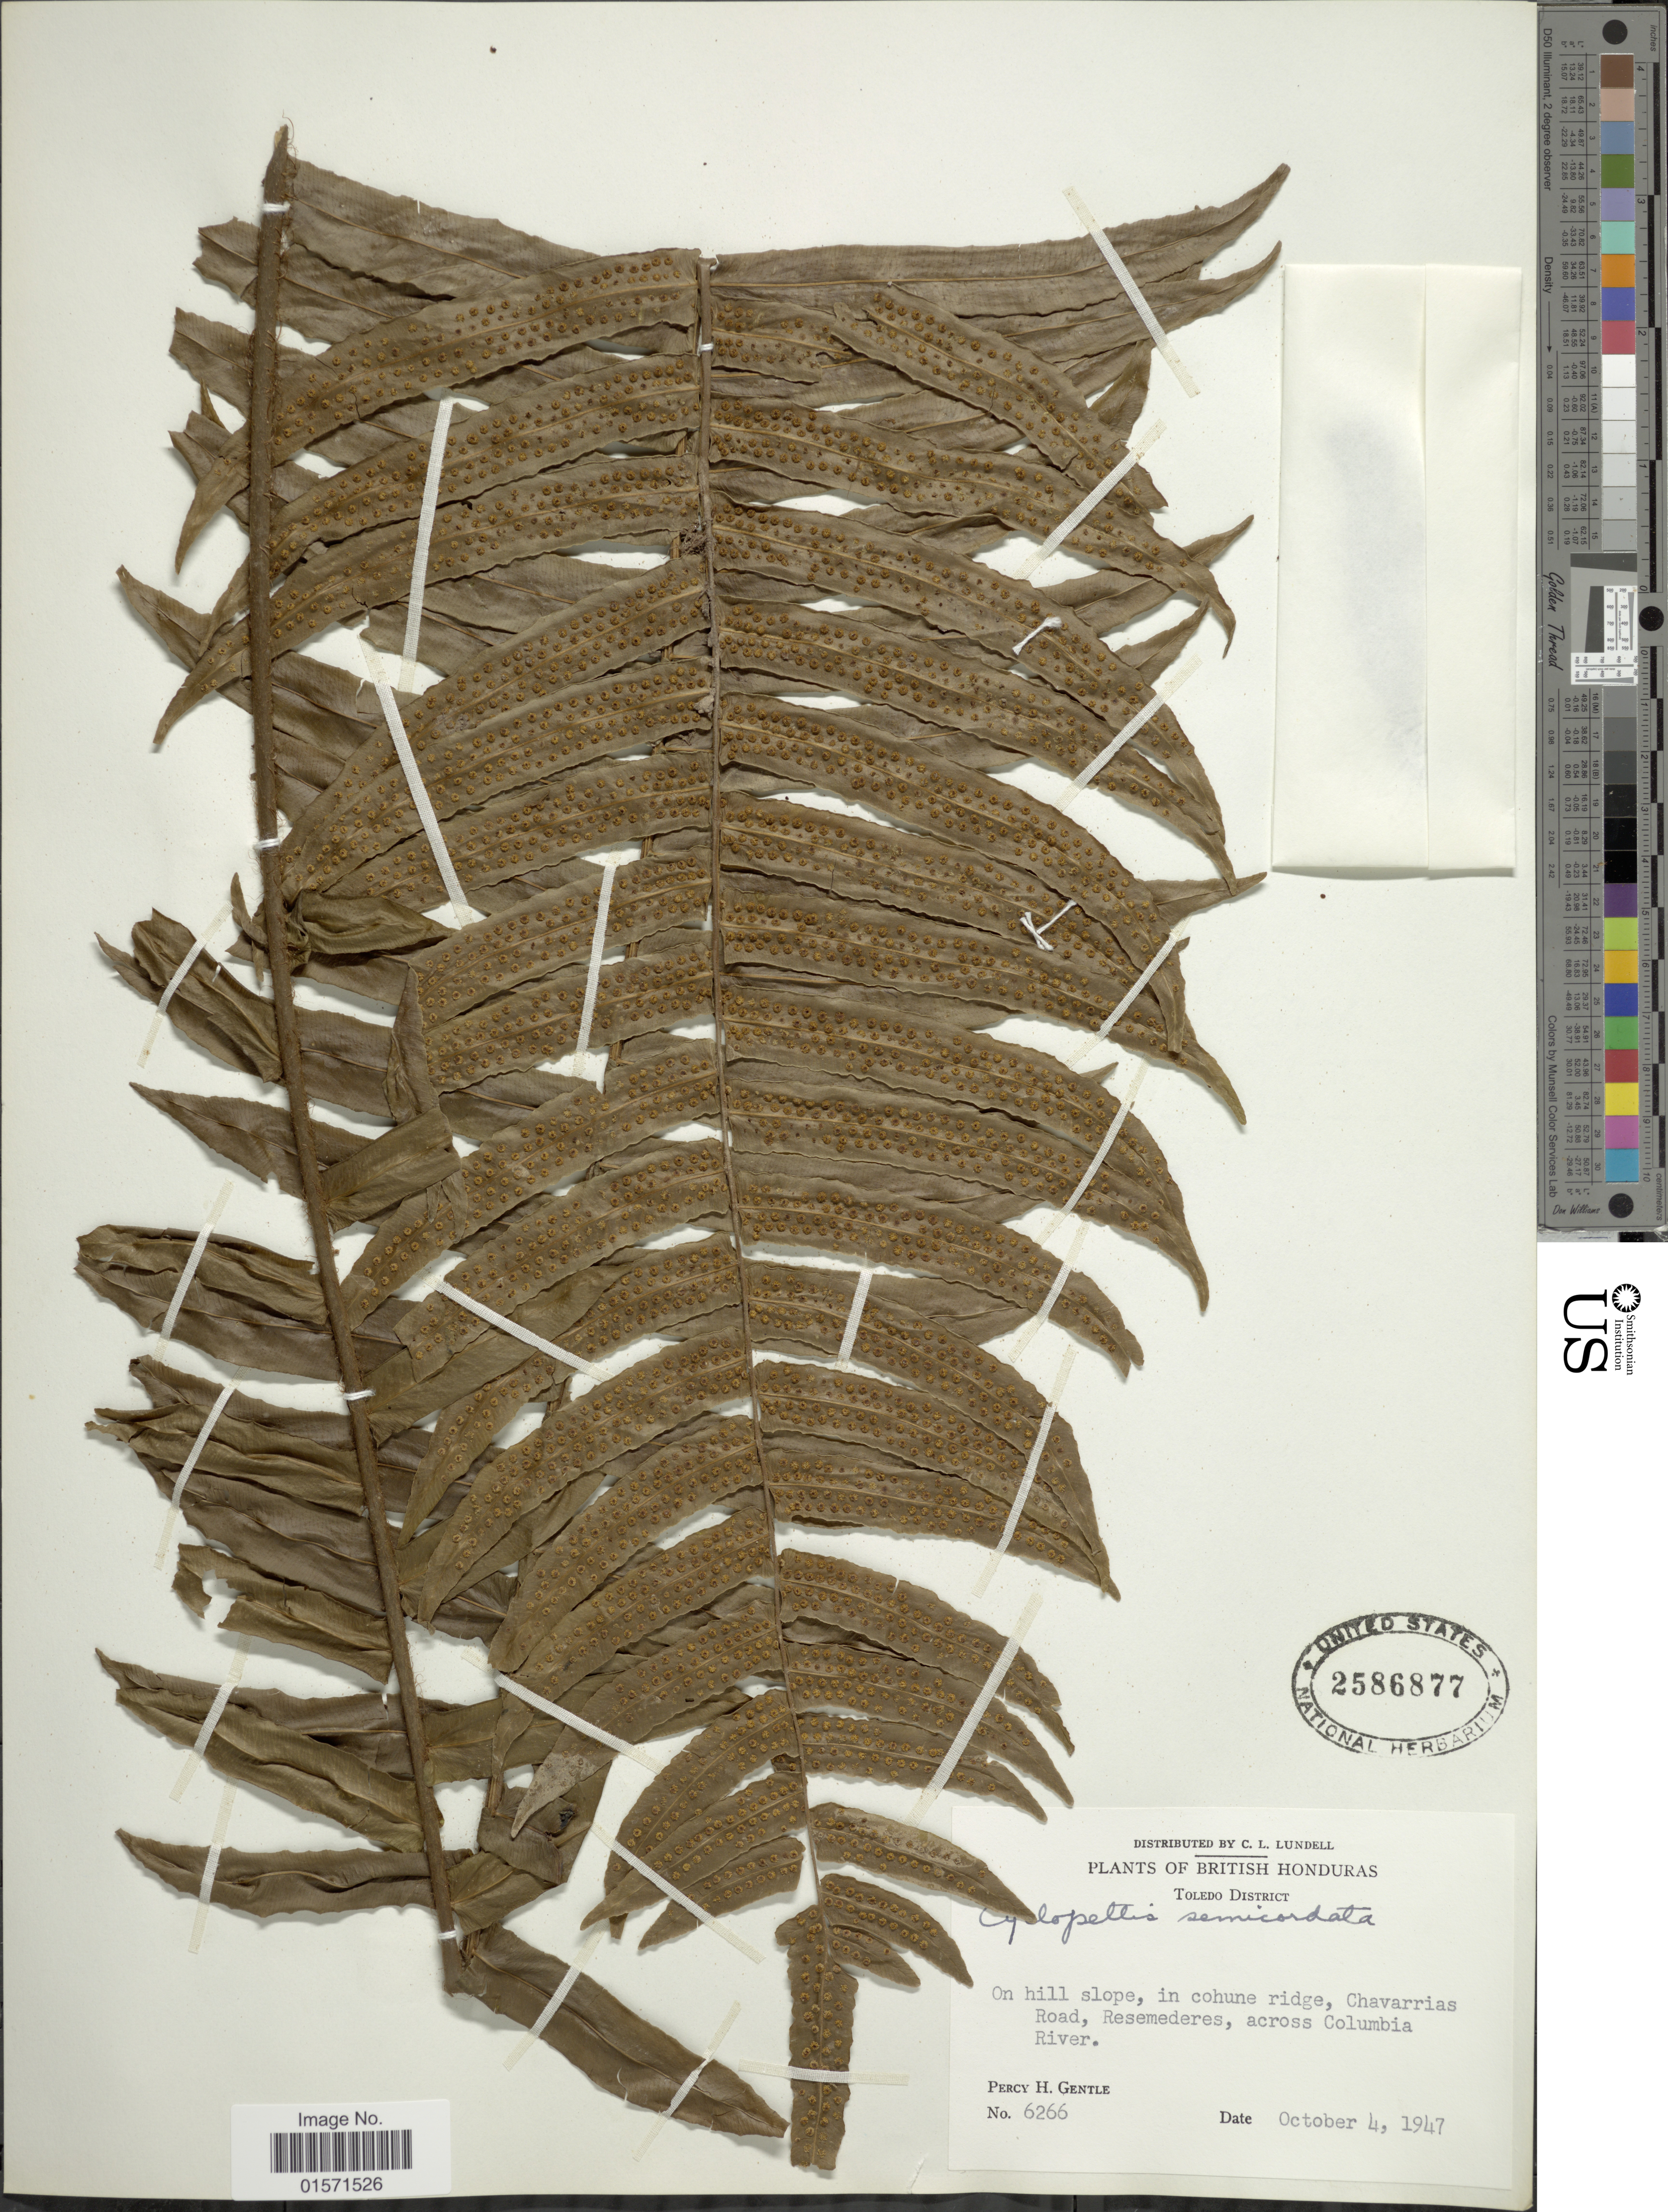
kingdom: Plantae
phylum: Tracheophyta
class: Polypodiopsida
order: Polypodiales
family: Lomariopsidaceae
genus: Cyclopeltis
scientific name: Cyclopeltis semicordata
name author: (Sw.) J. Sm.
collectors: P. H. Gentle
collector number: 6266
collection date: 1947-10-04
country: Belize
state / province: Toledo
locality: British Honduras. Toledo District. On hill slope, in cohune ridge, Charvarrias Road, resemederes, across Columbia River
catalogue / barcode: US 2586877